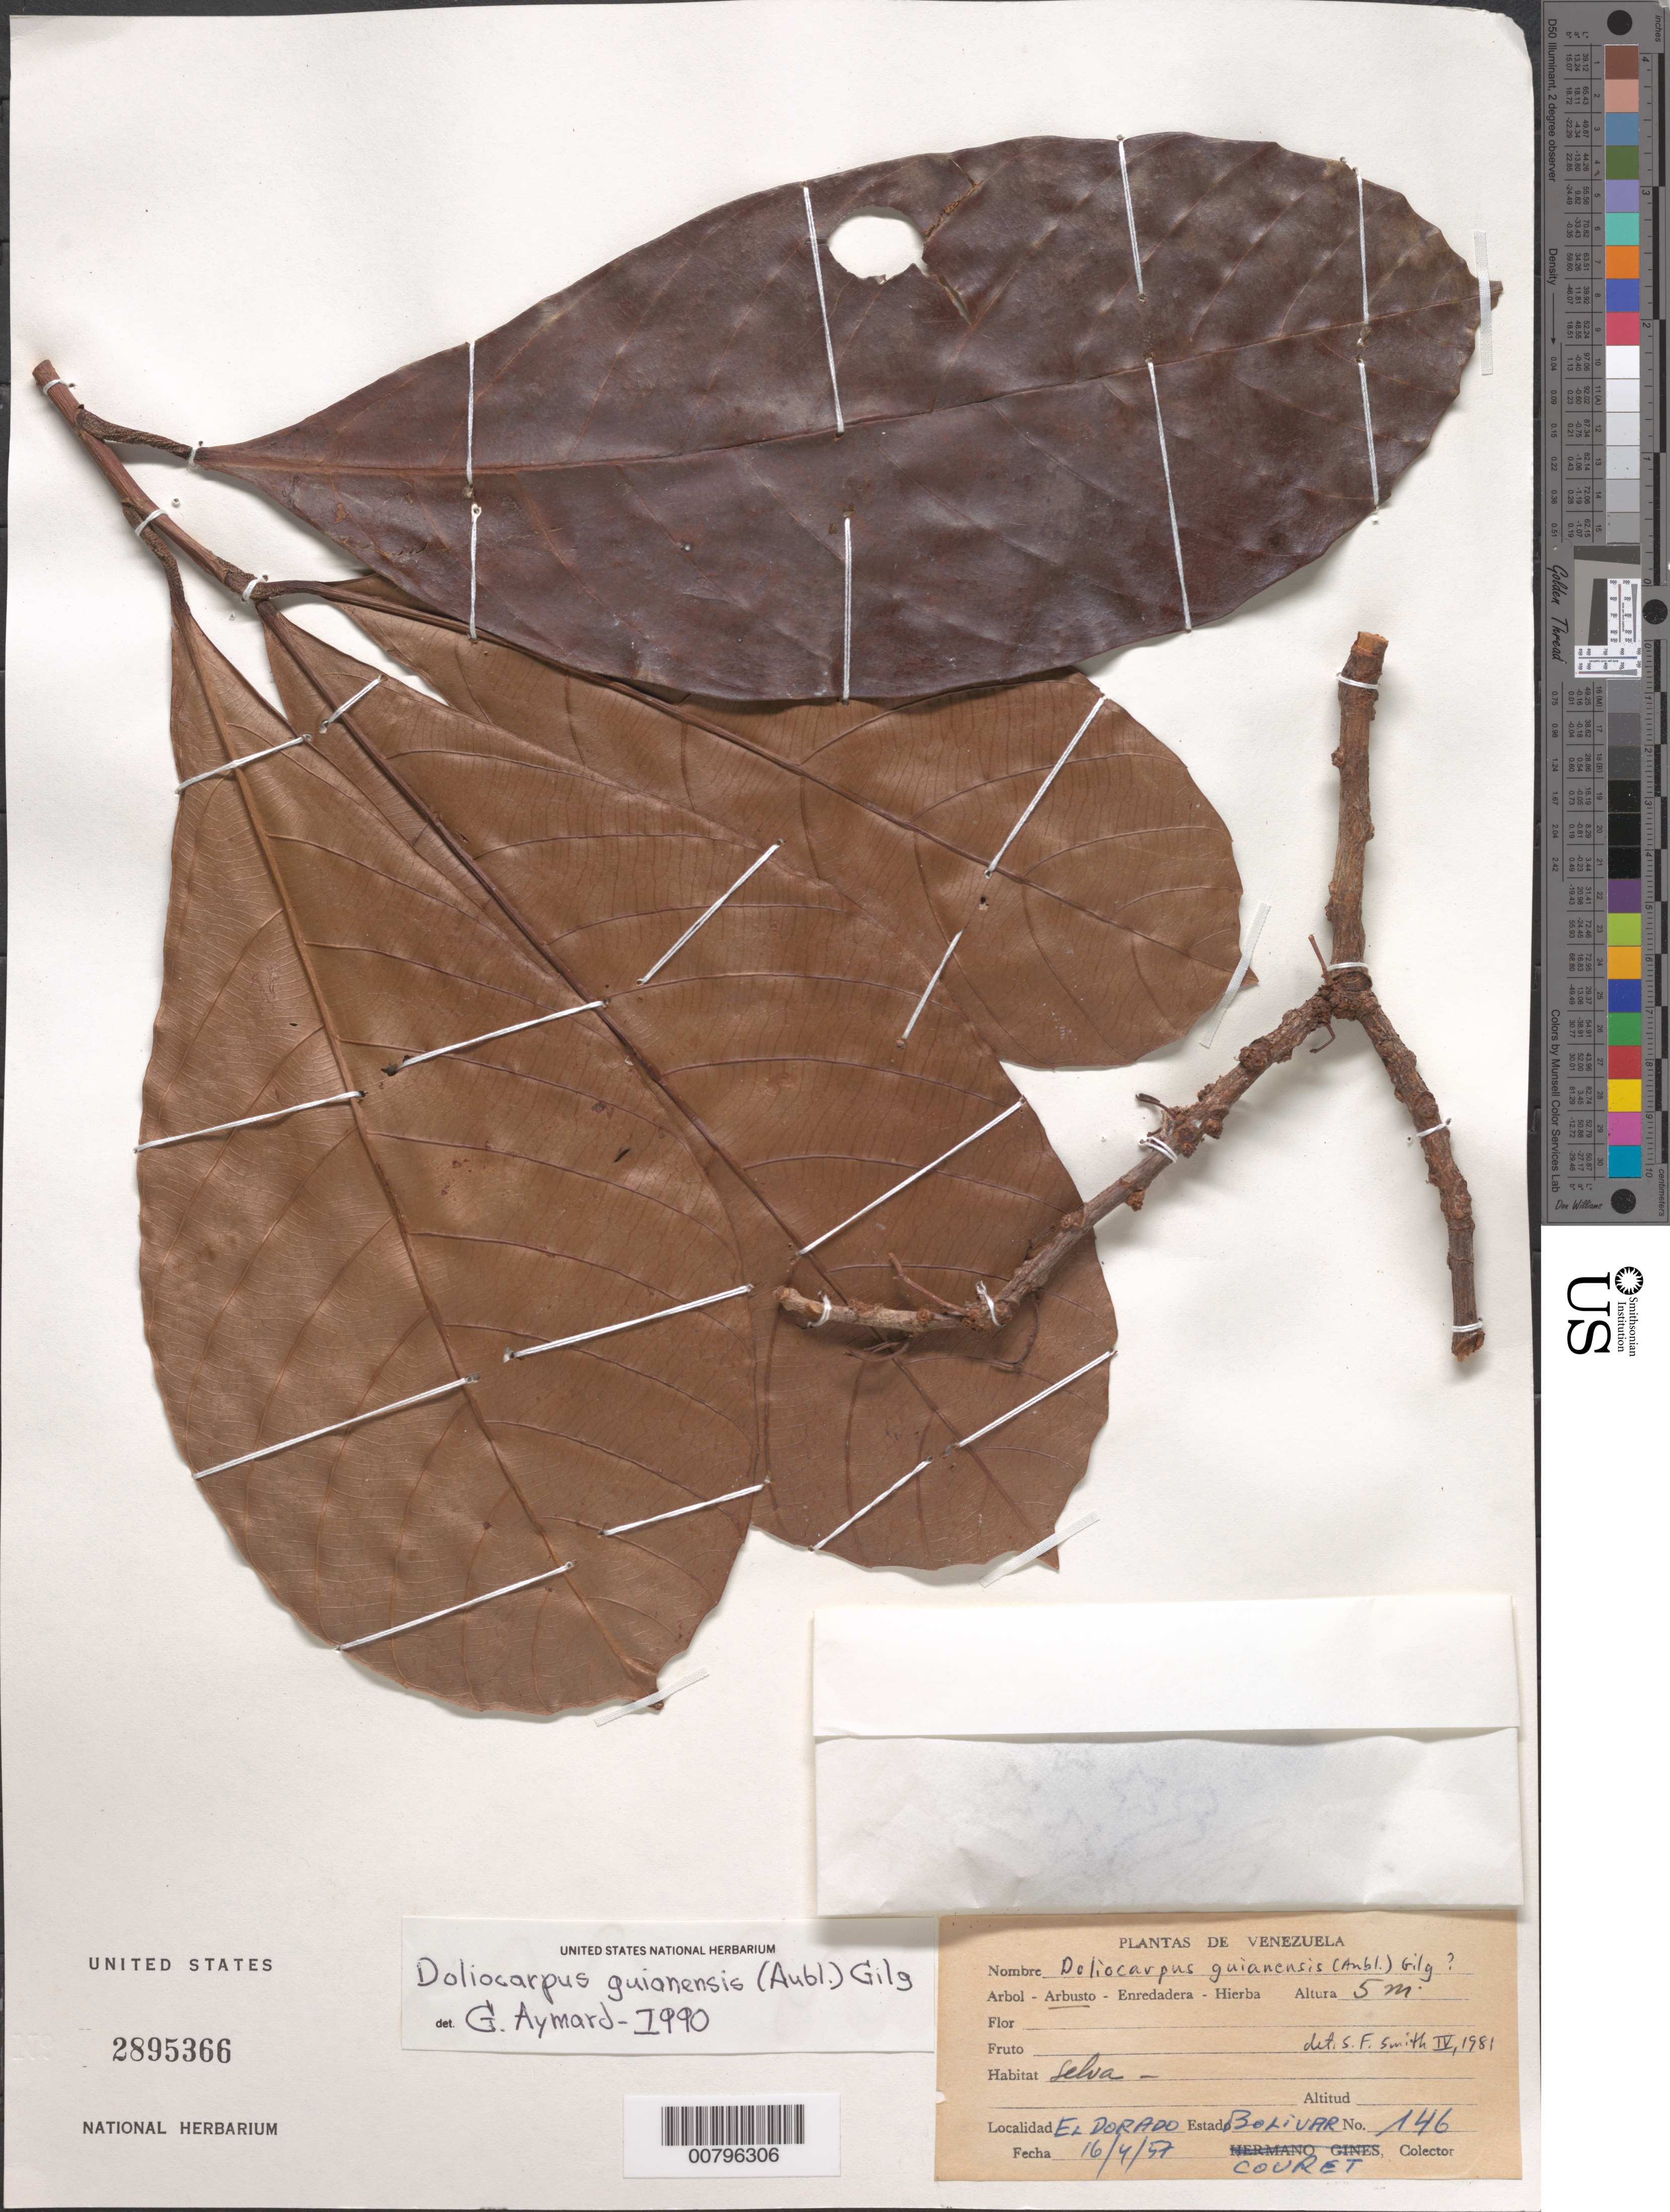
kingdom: Plantae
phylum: Tracheophyta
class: Magnoliopsida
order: Dilleniales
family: Dilleniaceae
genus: Doliocarpus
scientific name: Doliocarpus guianensis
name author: (Aubl.) Gilg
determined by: Aymard C., G. A., (PORT), Univ. Nac. Exp. de los Llanos Ezequiel Zamora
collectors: -. Couret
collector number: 146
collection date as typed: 16-Apr-57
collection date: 1957-04-16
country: Venezuela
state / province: Bolívar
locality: El Dorado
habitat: Selva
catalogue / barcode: US 2895366